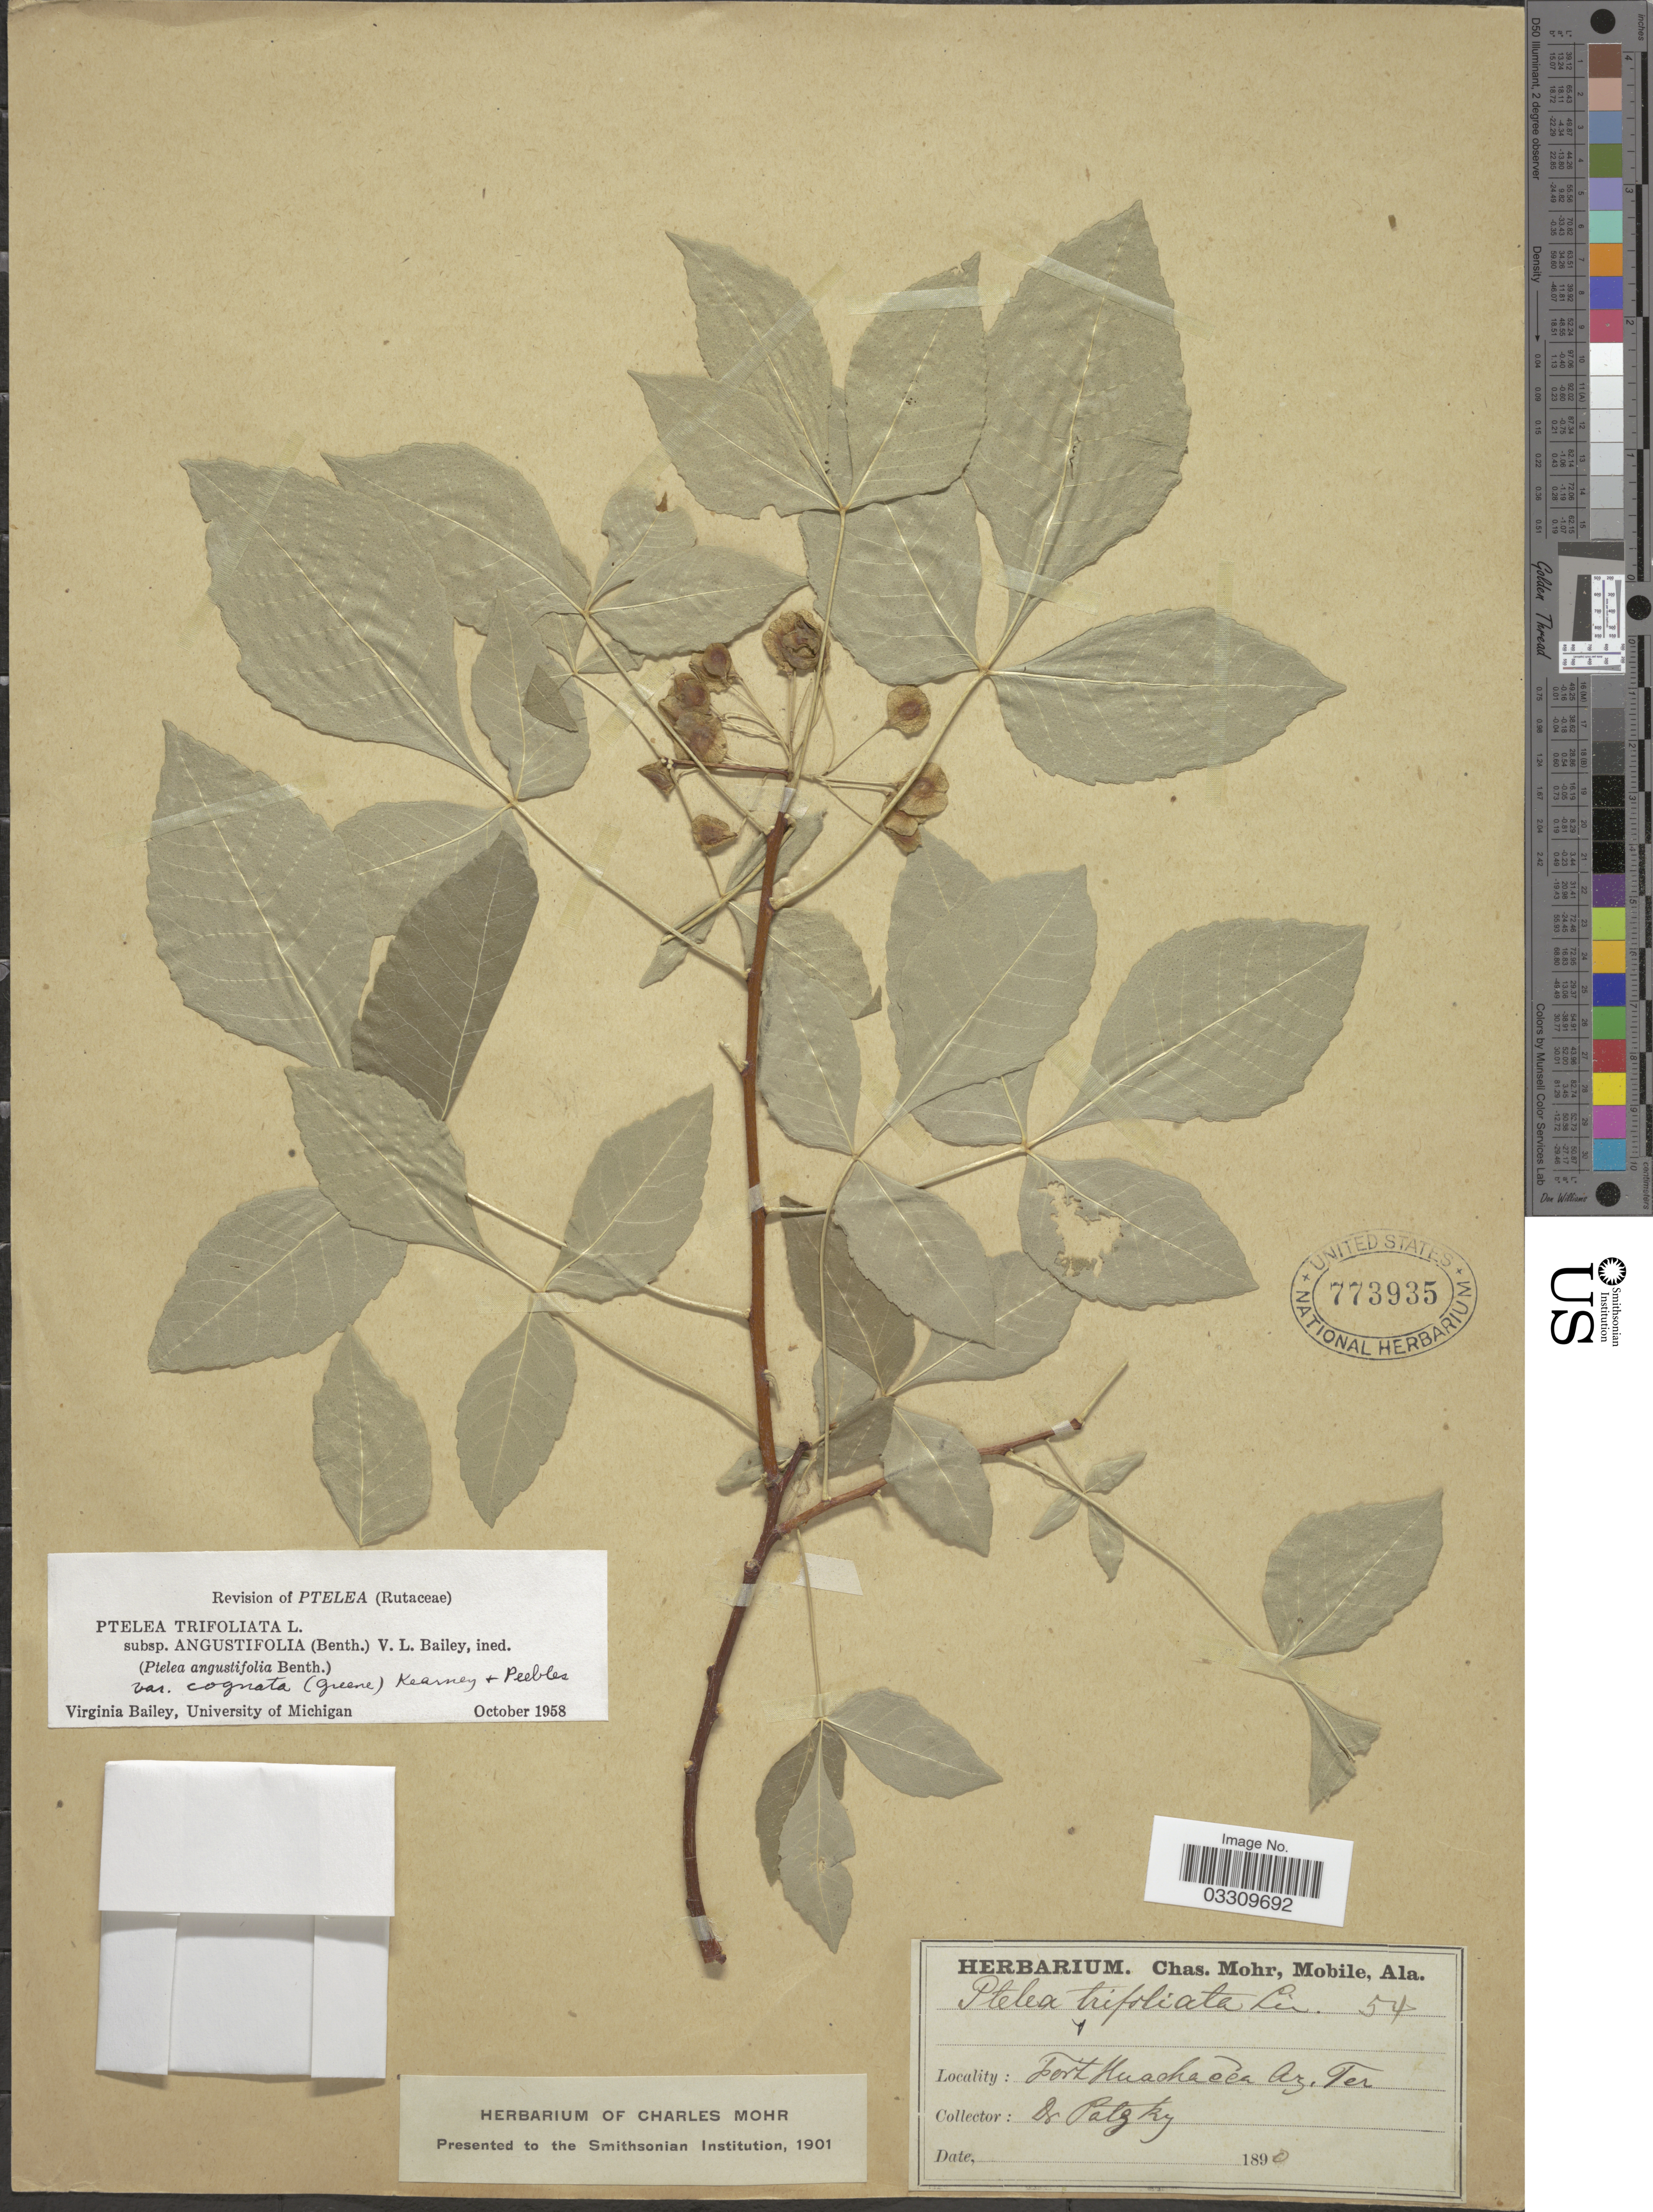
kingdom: Plantae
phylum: Tracheophyta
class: Magnoliopsida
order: Sapindales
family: Rutaceae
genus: Ptelea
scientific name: Ptelea trifoliata var. cognata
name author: (Greene) V. L. Bailey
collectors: -. Patzky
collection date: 1890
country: United States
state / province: Arizona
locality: Fort Huachacca. Az. Ter.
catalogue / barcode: US 773935